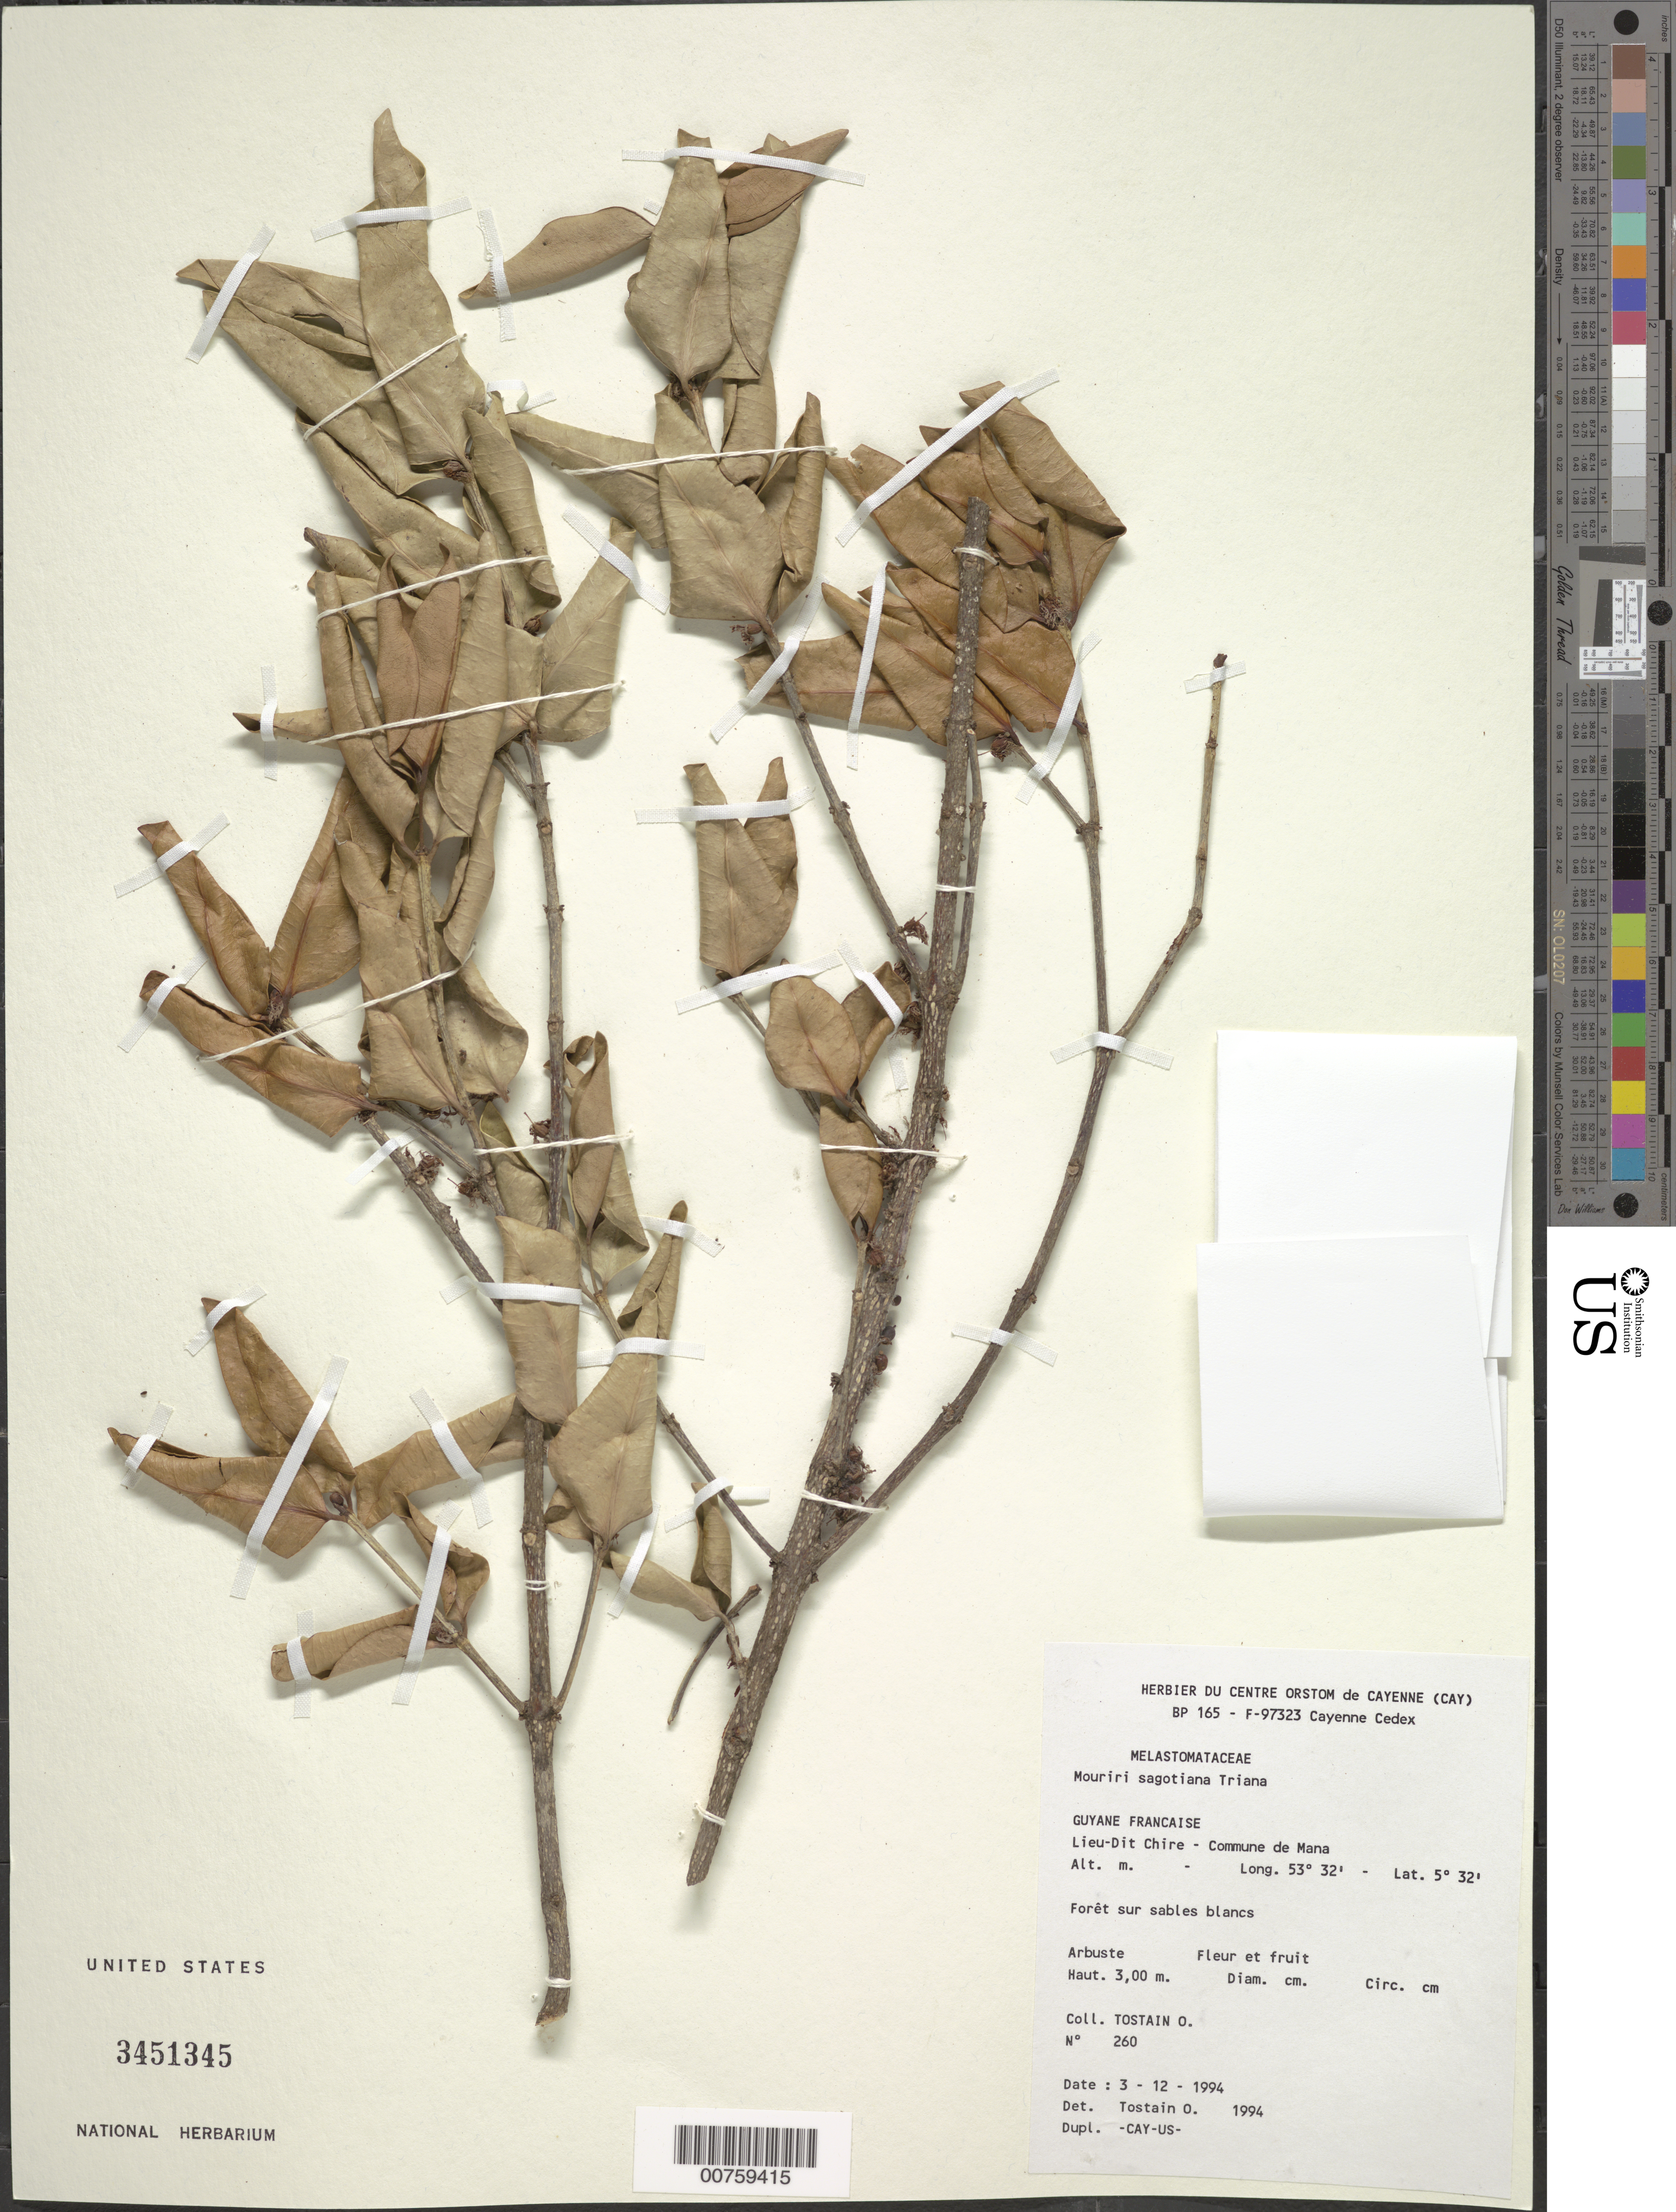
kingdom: Plantae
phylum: Tracheophyta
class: Magnoliopsida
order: Myrtales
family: Melastomataceae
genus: Mouriri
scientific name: Mouriri sagotiana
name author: Triana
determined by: Michelangeli, F. A.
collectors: O. Tostain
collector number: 260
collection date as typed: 3-Dec-94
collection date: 1994-12-03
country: French Guiana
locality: Chire, Commune de Mana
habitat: Forest on white sand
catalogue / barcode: US 3451345